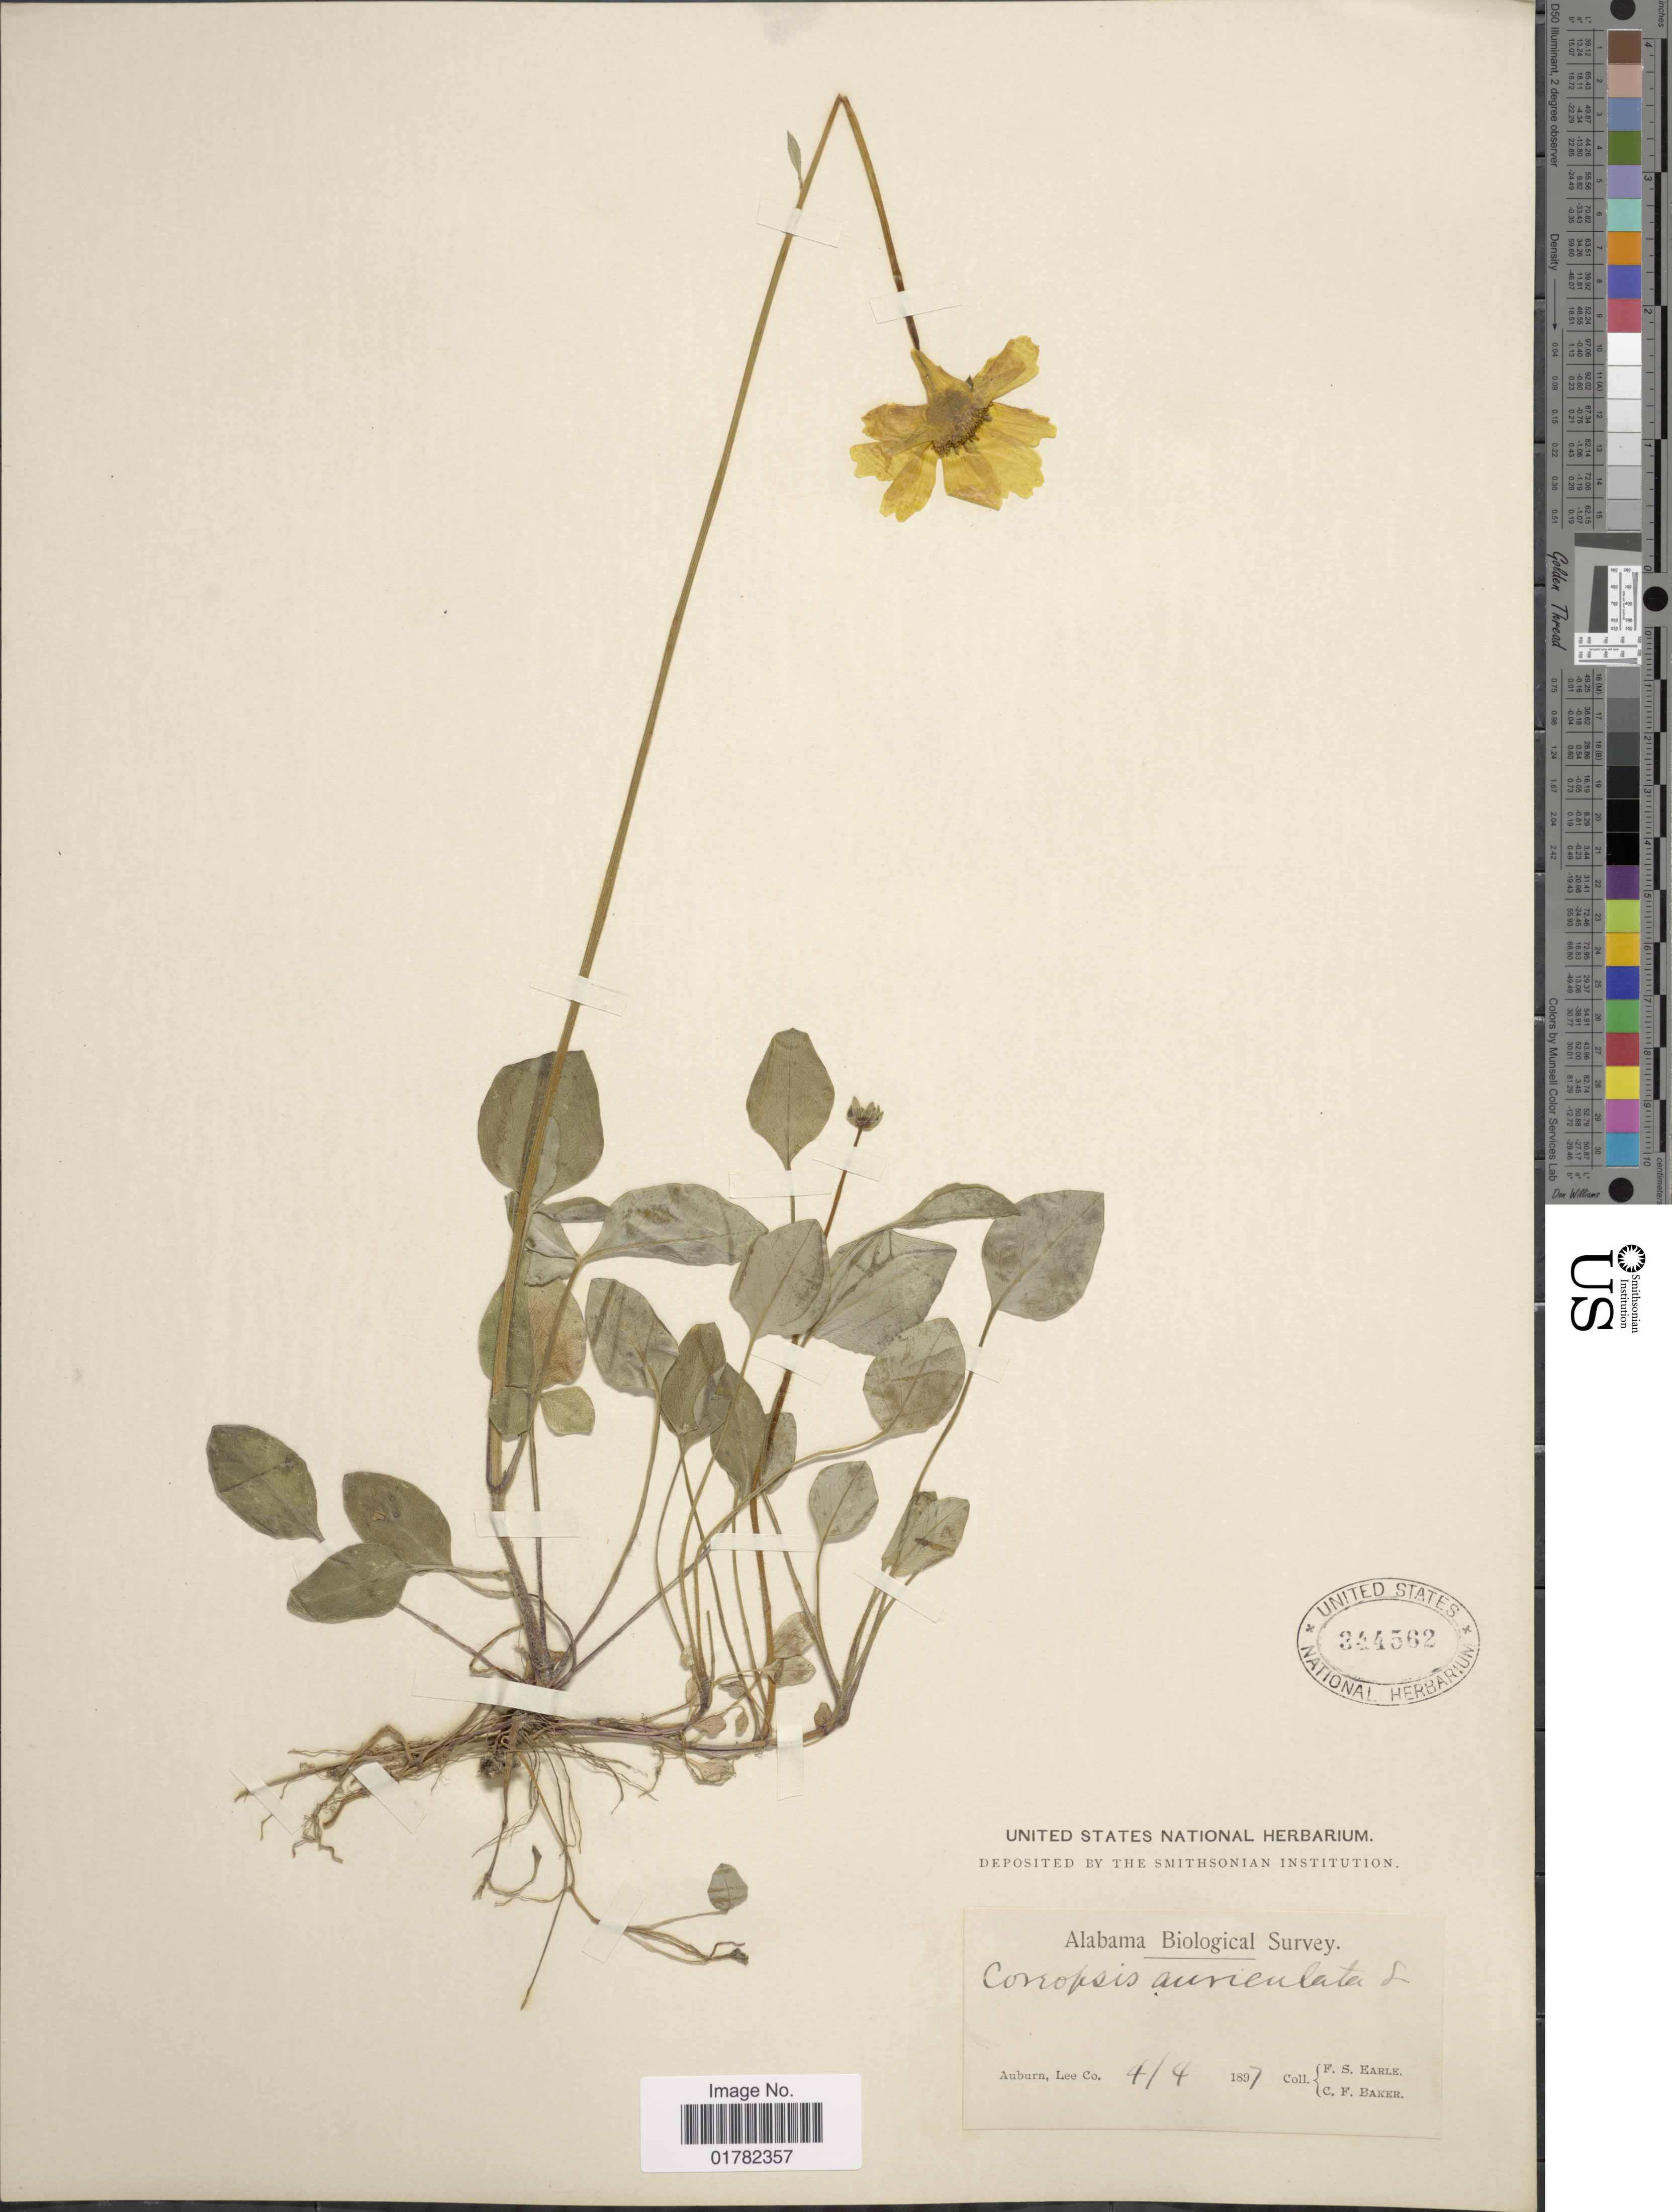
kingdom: Plantae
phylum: Tracheophyta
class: Magnoliopsida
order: Asterales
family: Asteraceae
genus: Coreopsis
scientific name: Coreopsis auriculata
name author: L.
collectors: F. S. Earle & C. F. Baker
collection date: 1897-04-04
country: United States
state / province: Alabama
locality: Auburn, Lee Co.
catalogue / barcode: US 344562